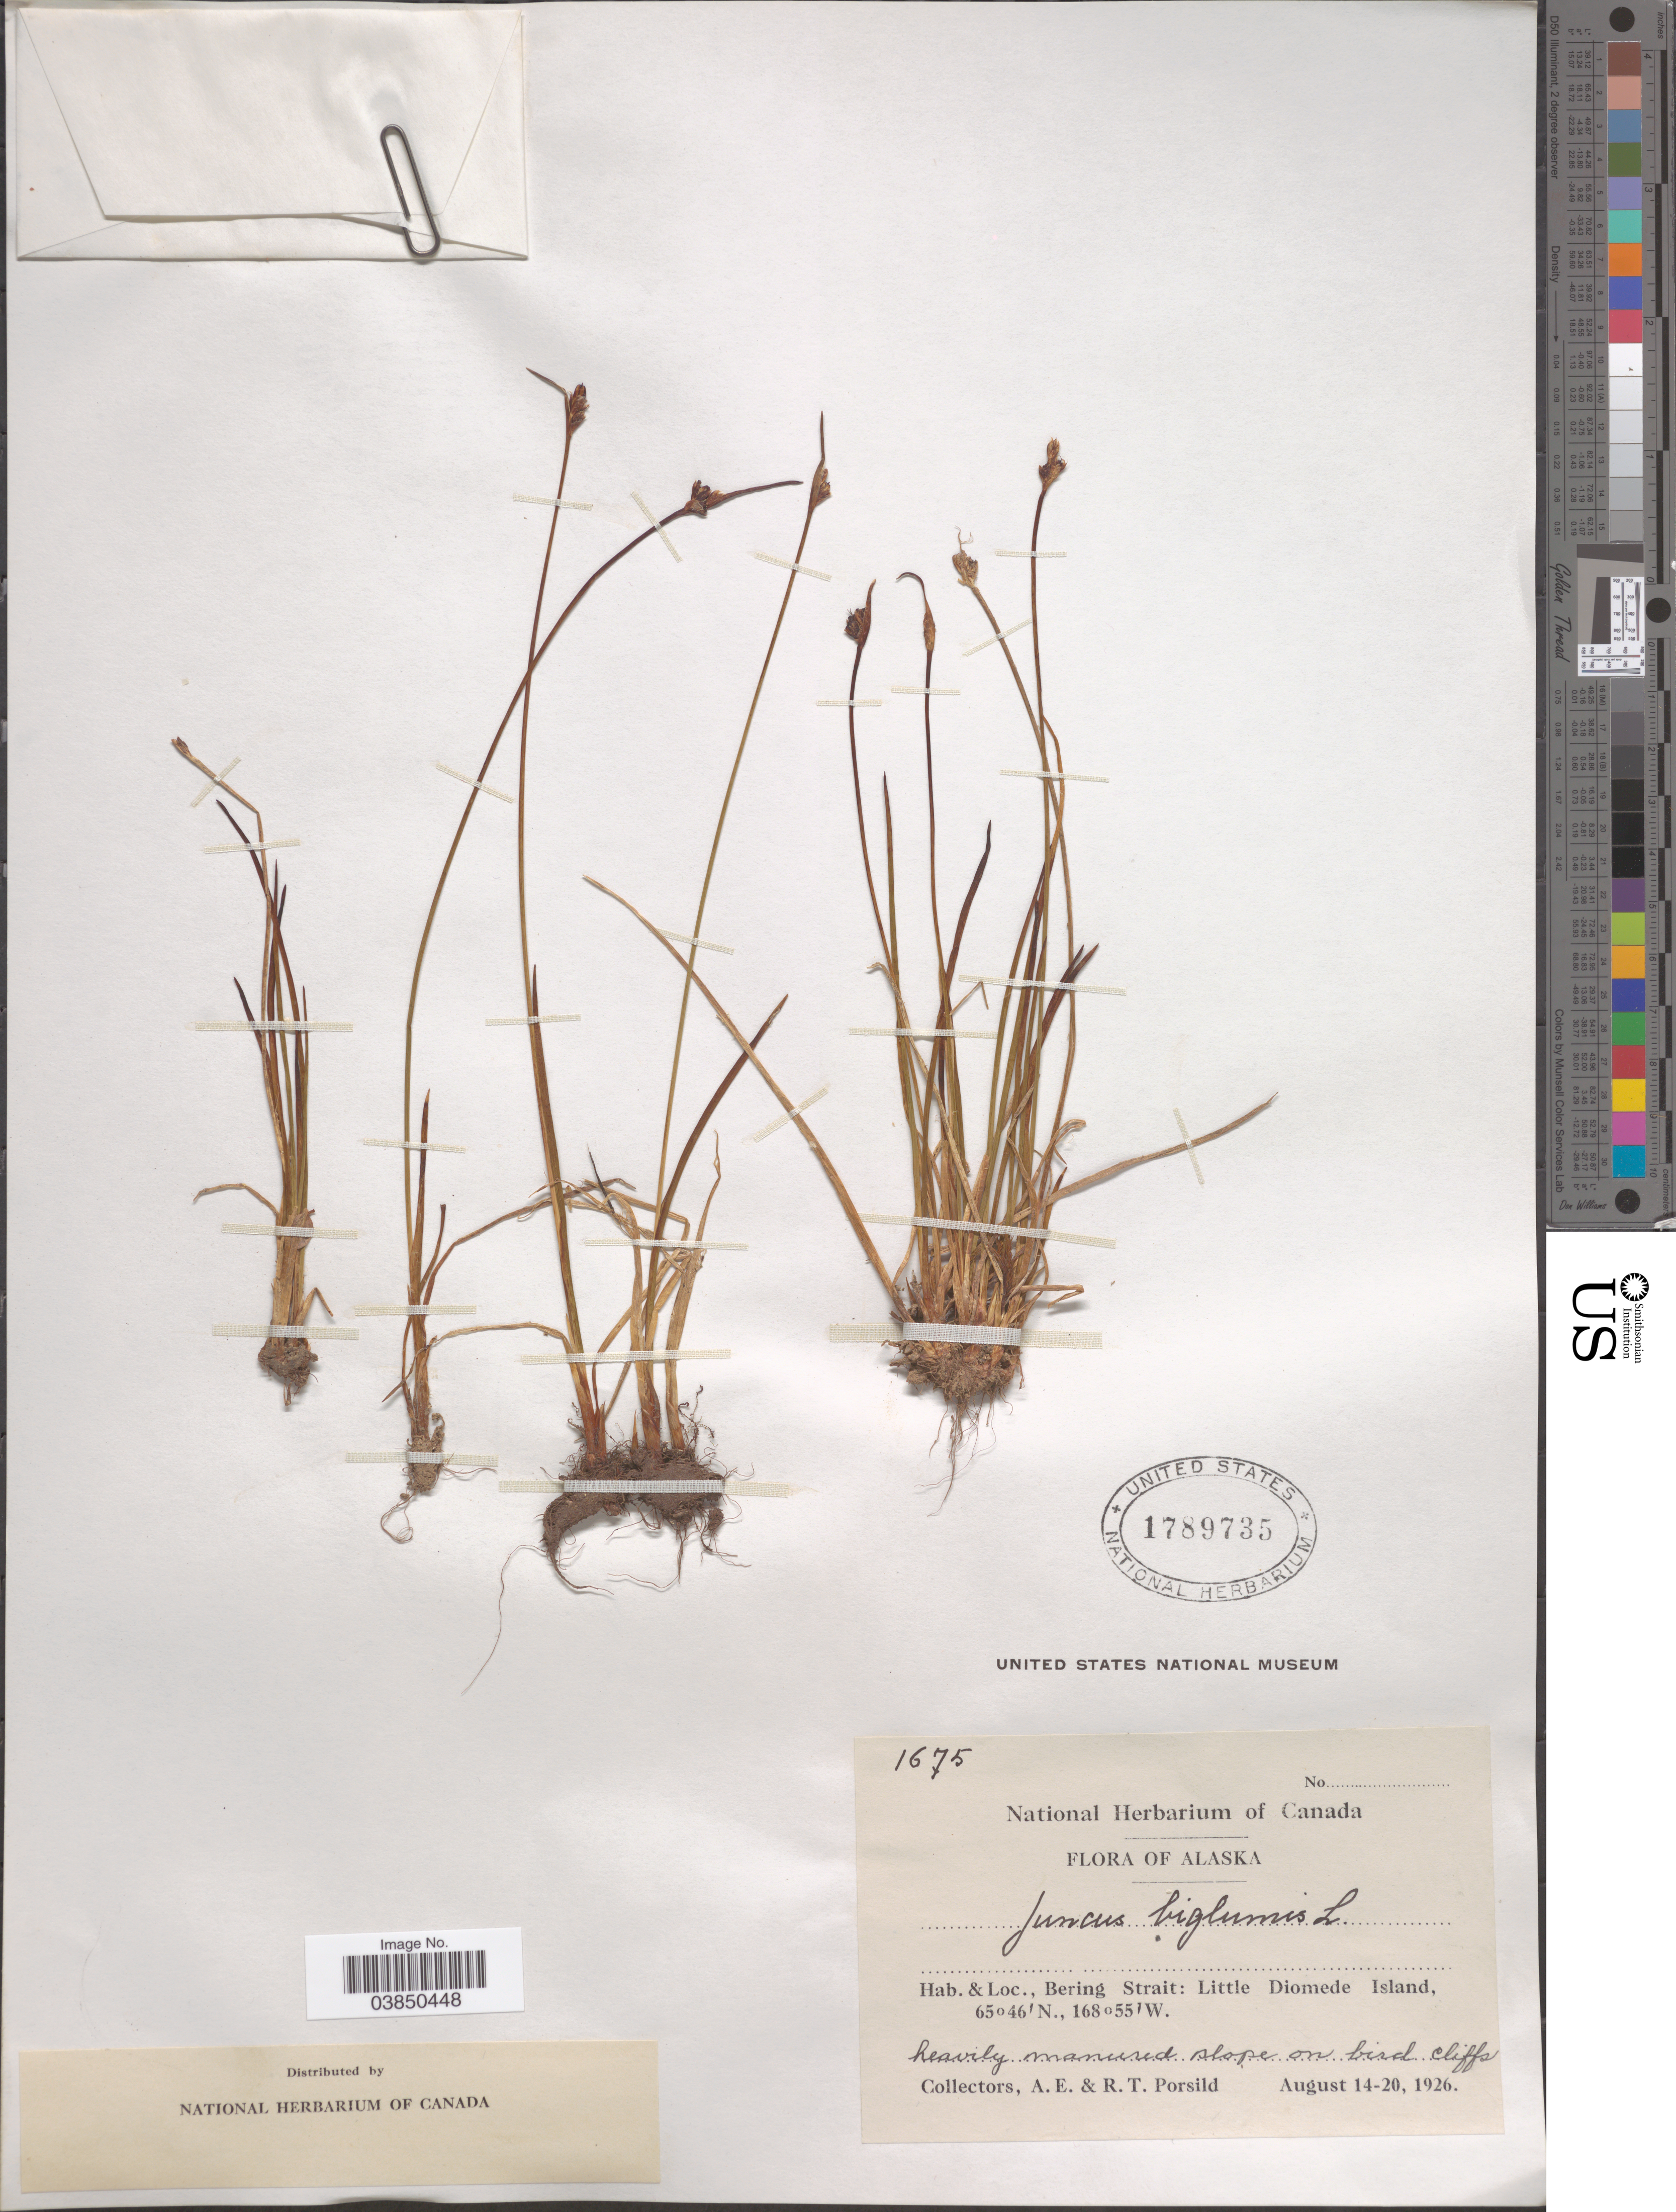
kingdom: Plantae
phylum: Tracheophyta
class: Liliopsida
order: Poales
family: Juncaceae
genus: Juncus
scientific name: Juncus biglumis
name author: L.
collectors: A. E. Porsild & R. T. Porsild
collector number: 1675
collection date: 1926-08-14/1926-08-20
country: United States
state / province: Alaska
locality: Bering Strait: Little Diomede Island.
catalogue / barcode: US 1789735